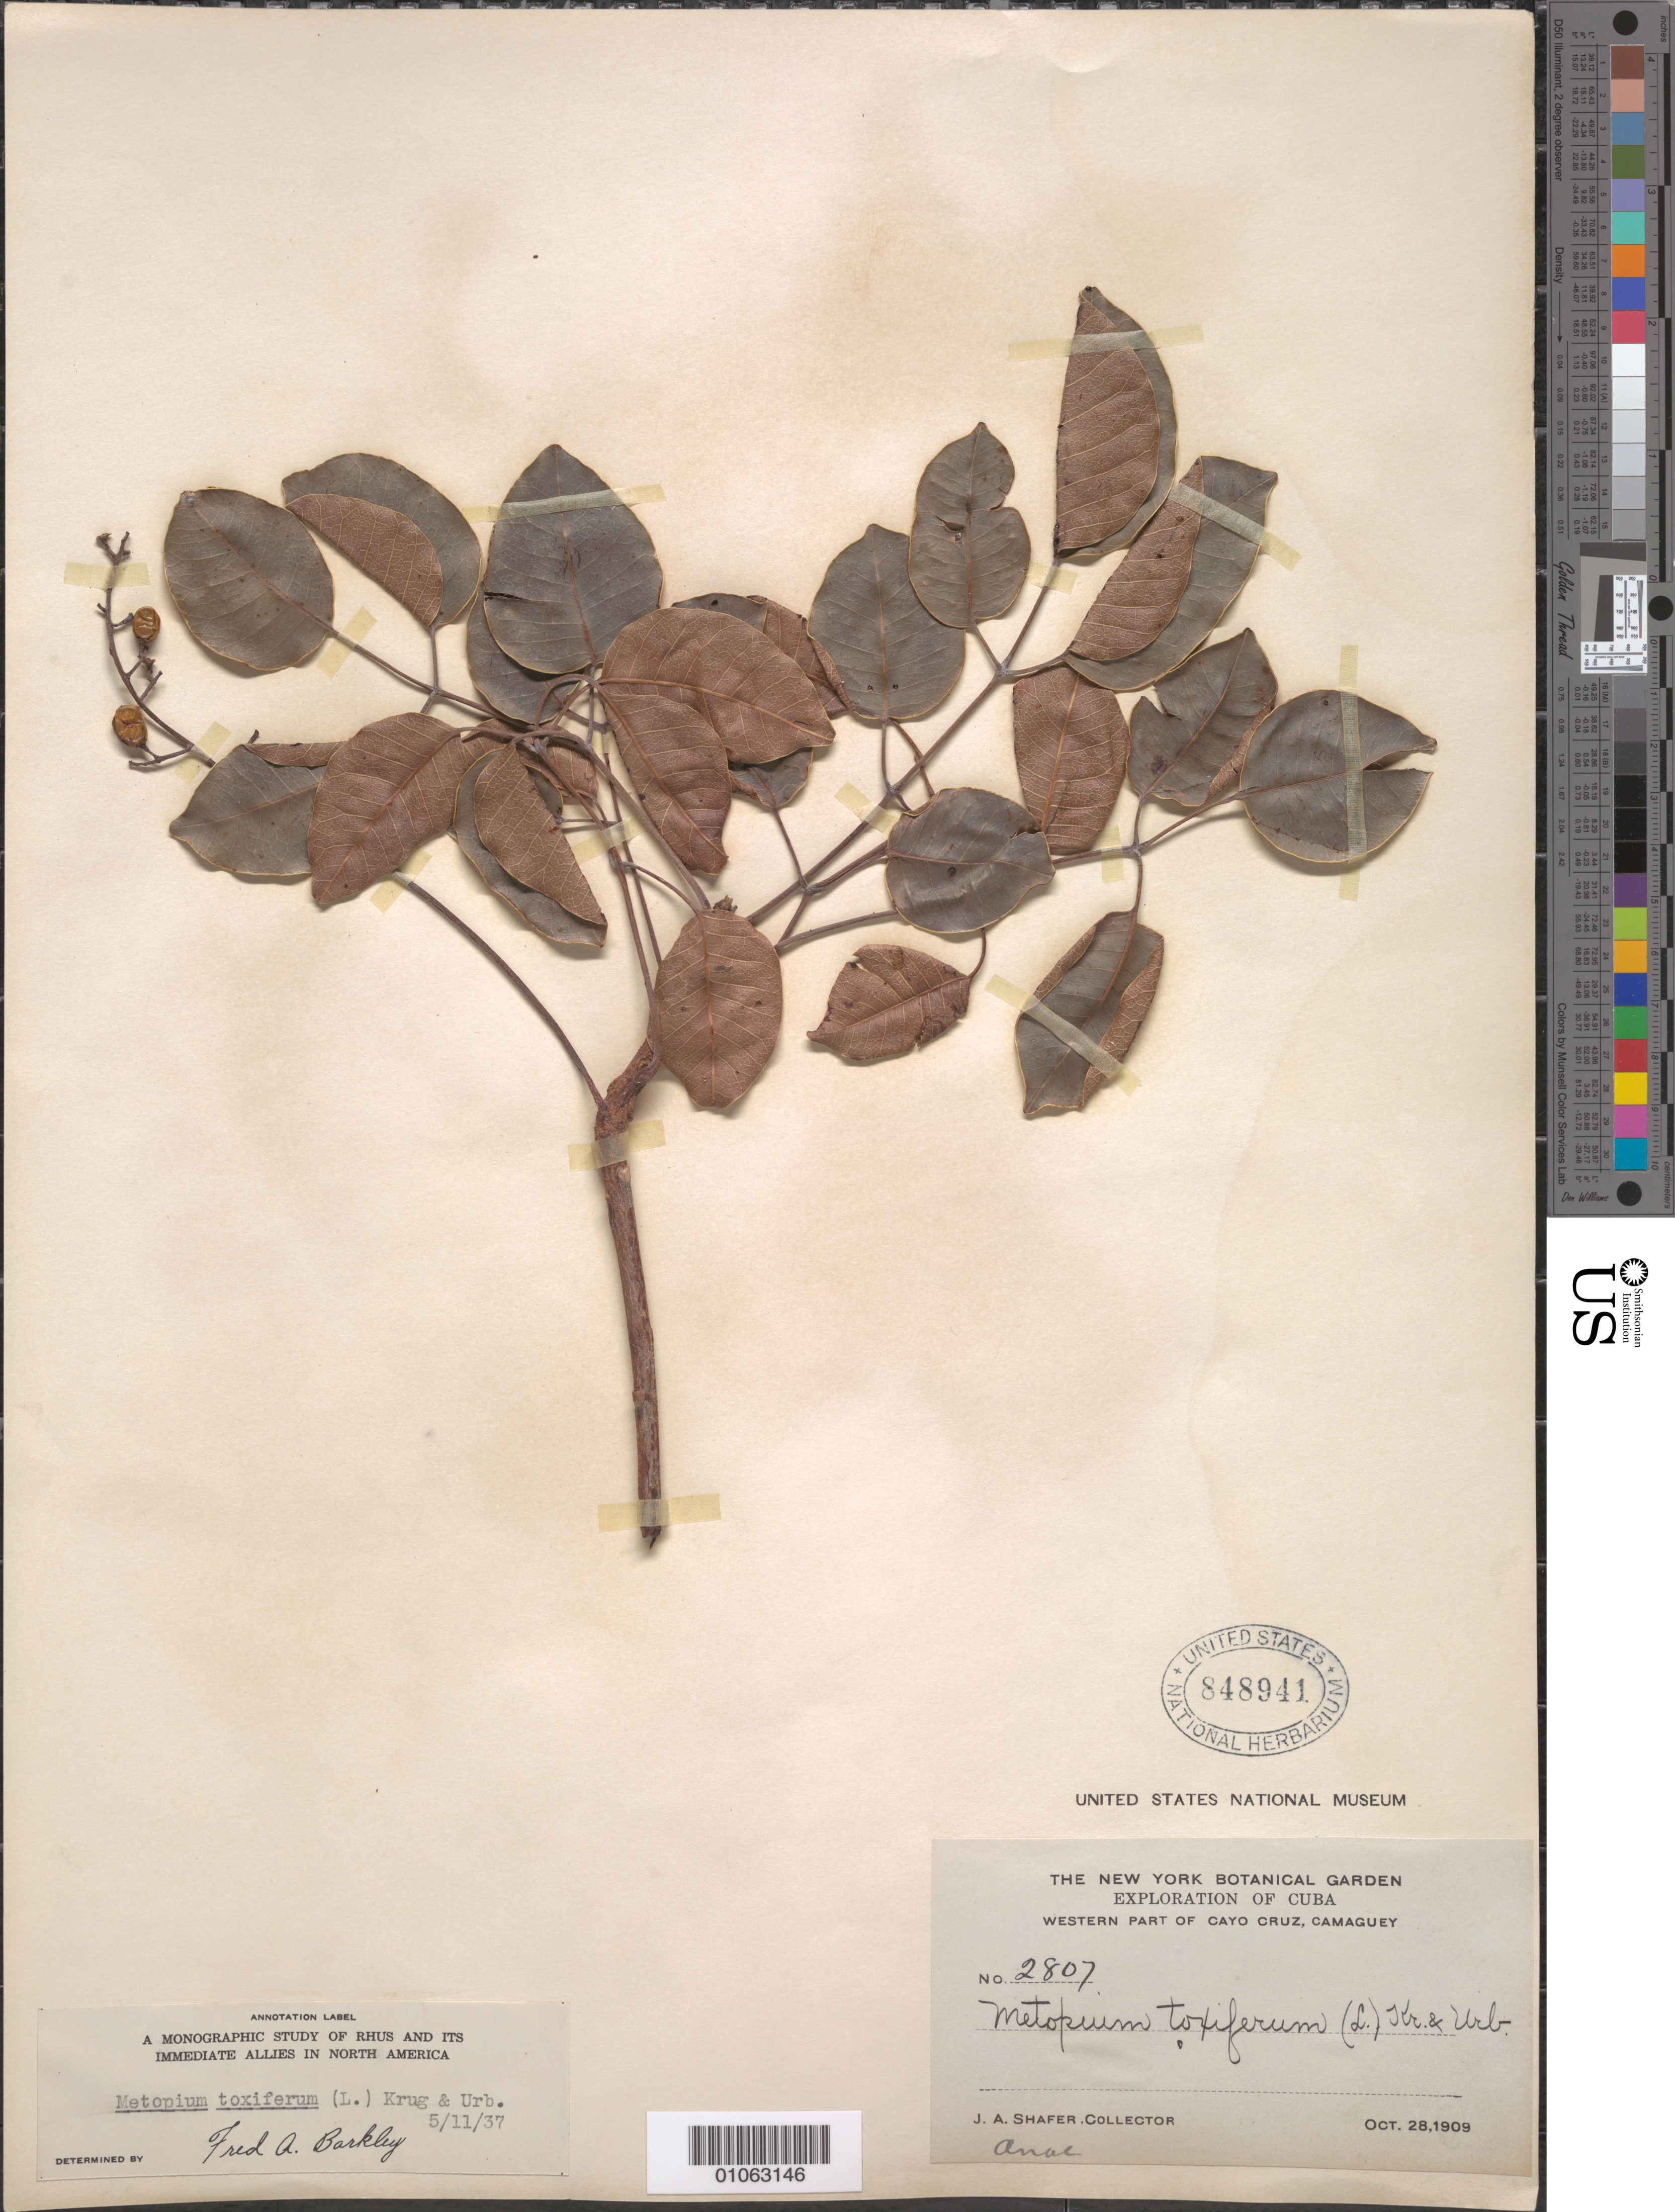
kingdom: Plantae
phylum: Tracheophyta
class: Magnoliopsida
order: Sapindales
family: Anacardiaceae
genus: Metopium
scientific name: Metopium toxiferum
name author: (L.) Krug & Urb.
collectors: J. A. Shafer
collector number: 2807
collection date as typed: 28 Oct 1909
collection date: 1909-10-28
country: Cuba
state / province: Camaguey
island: Cuba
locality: Western part of Cayo Cruz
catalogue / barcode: US 848941